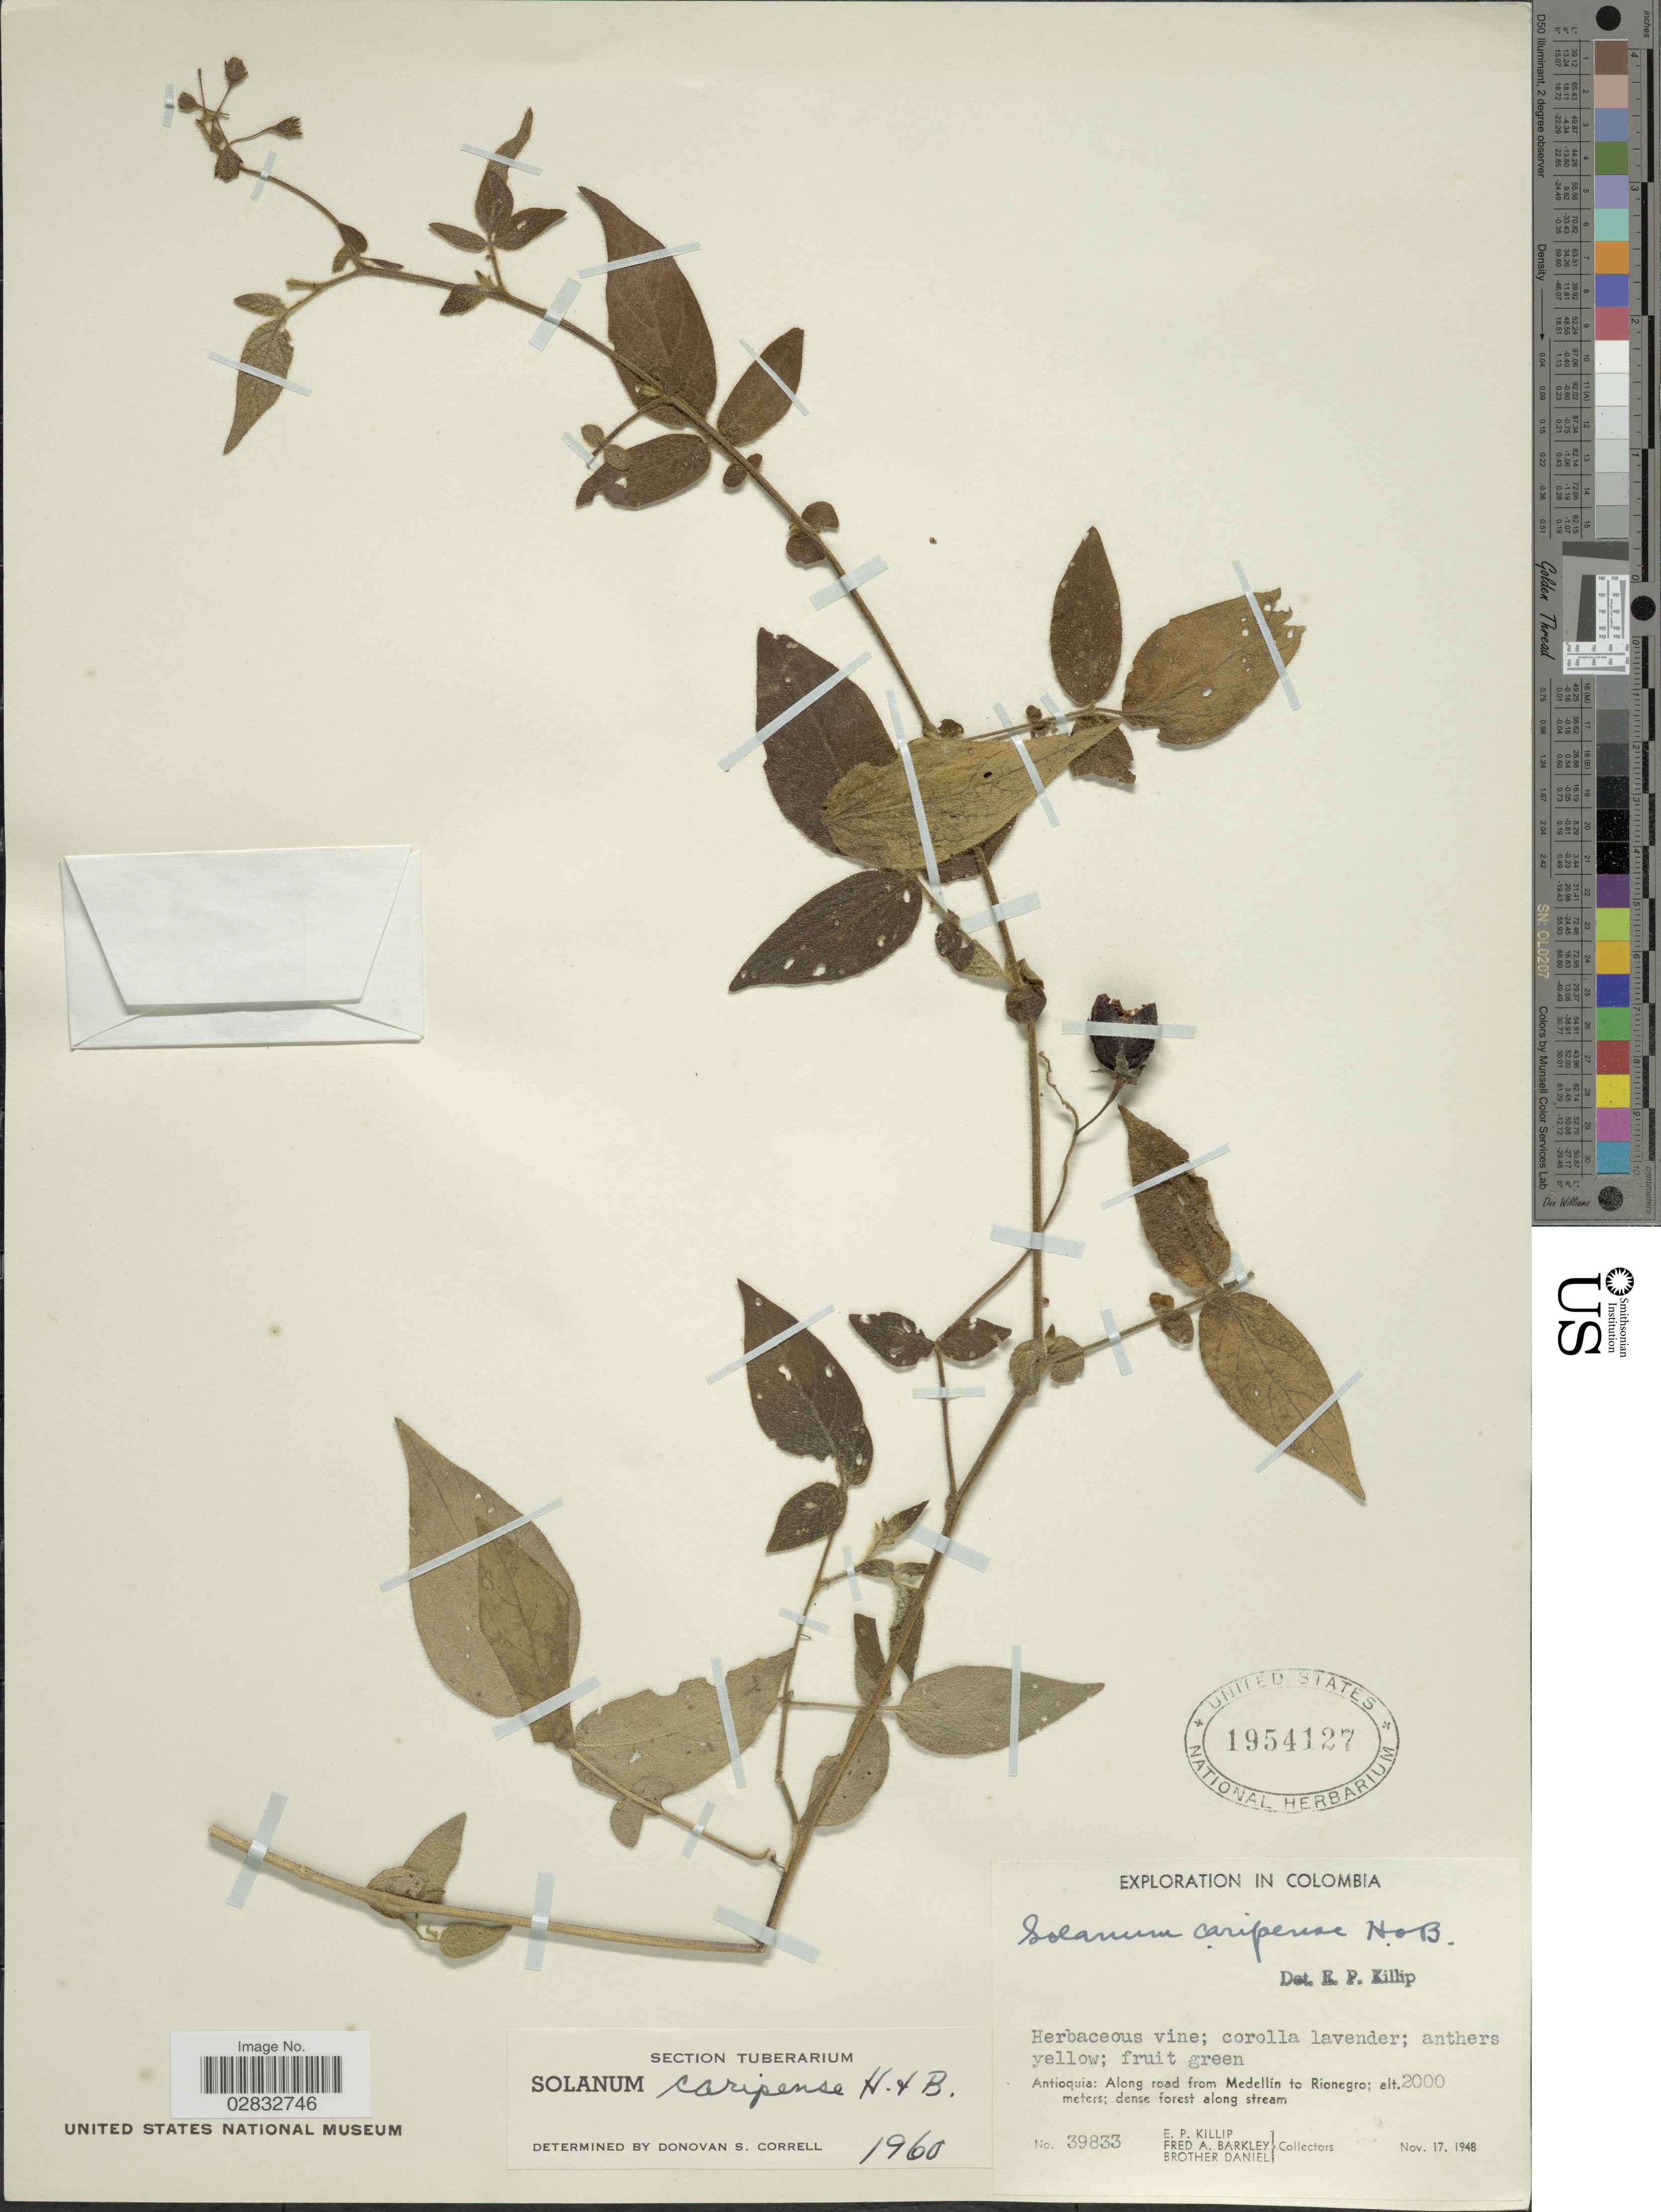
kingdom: Plantae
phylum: Tracheophyta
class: Magnoliopsida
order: Solanales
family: Solanaceae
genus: Solanum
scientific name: Solanum caripense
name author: Humb. & Bonpl. ex Dunal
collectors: E. P. Killip, F. A. Barkley & Bro. Daniel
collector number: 39833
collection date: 1948-11-17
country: Colombia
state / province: Antioquia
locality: Along road from Medellín to Rionegro.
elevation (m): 2000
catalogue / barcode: US 1954127